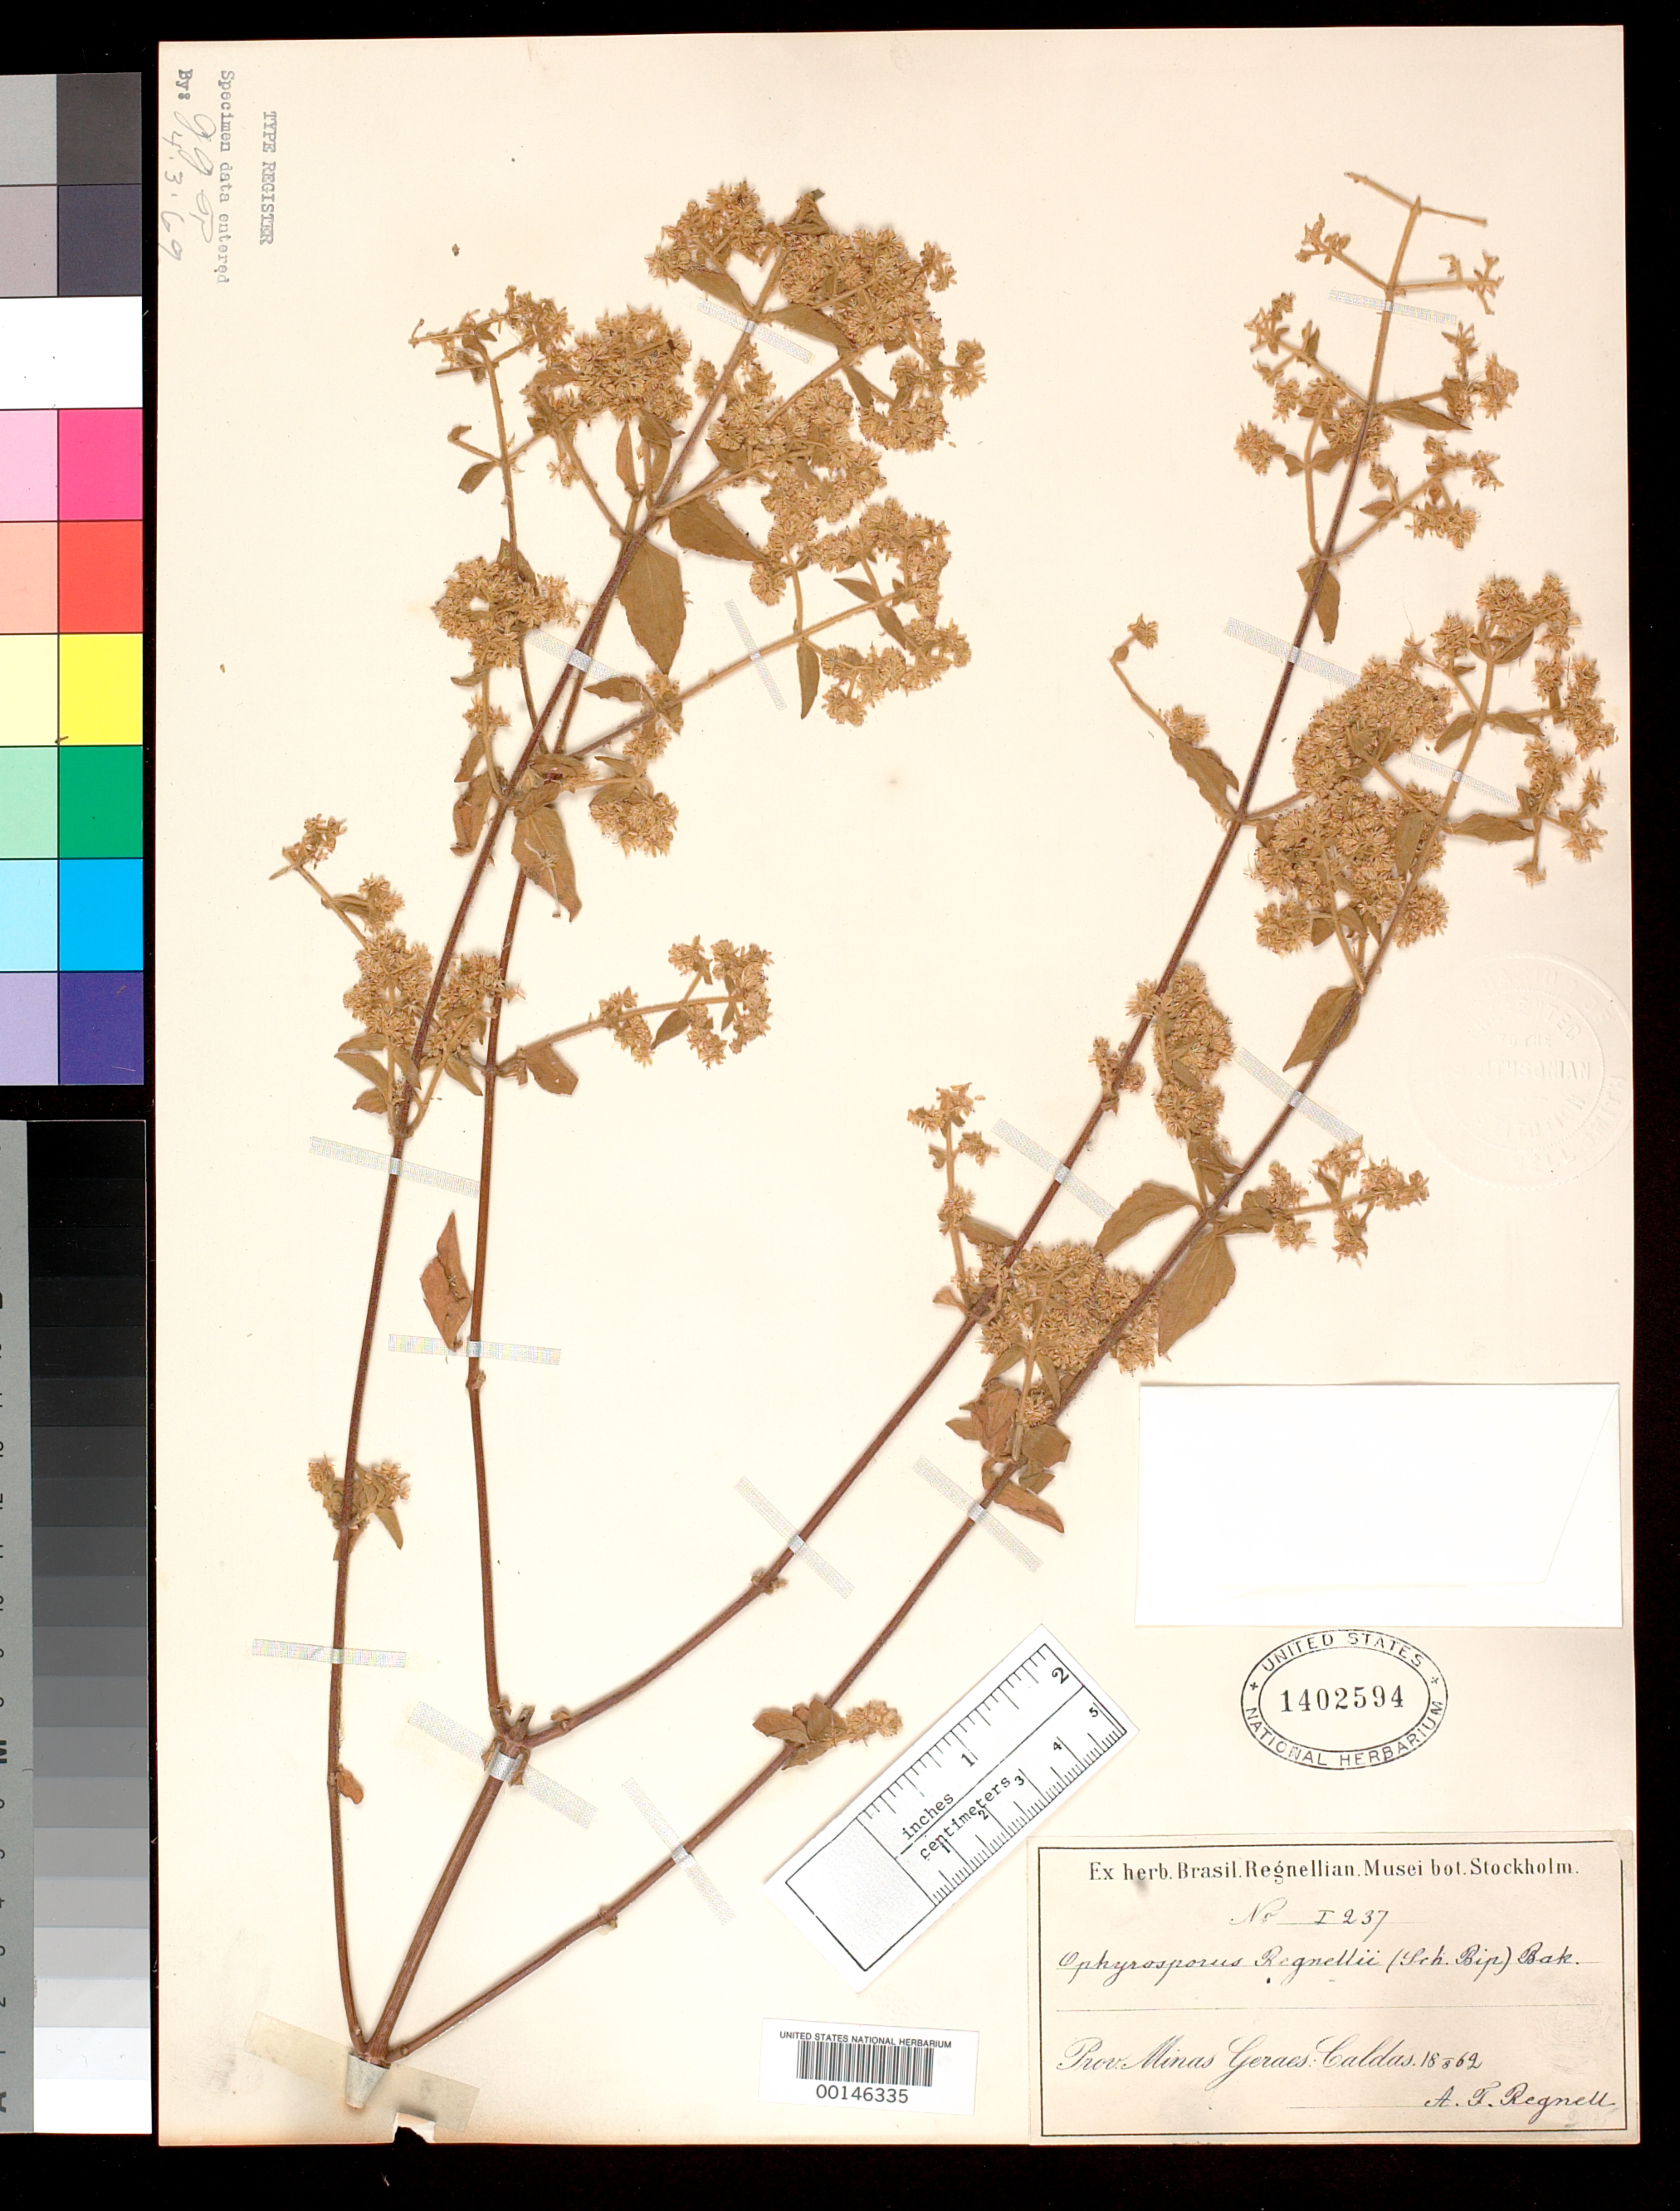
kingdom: Plantae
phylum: Tracheophyta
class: Magnoliopsida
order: Asterales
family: Asteraceae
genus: Ophryosporus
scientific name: Ophryosporus regnellii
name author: Baker in Mart.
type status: Isotype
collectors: A. F. Regnell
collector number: I 237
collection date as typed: Aug 1862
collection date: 1862-08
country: Brazil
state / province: Minas Gerais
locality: Caldas.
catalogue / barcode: US 1402594